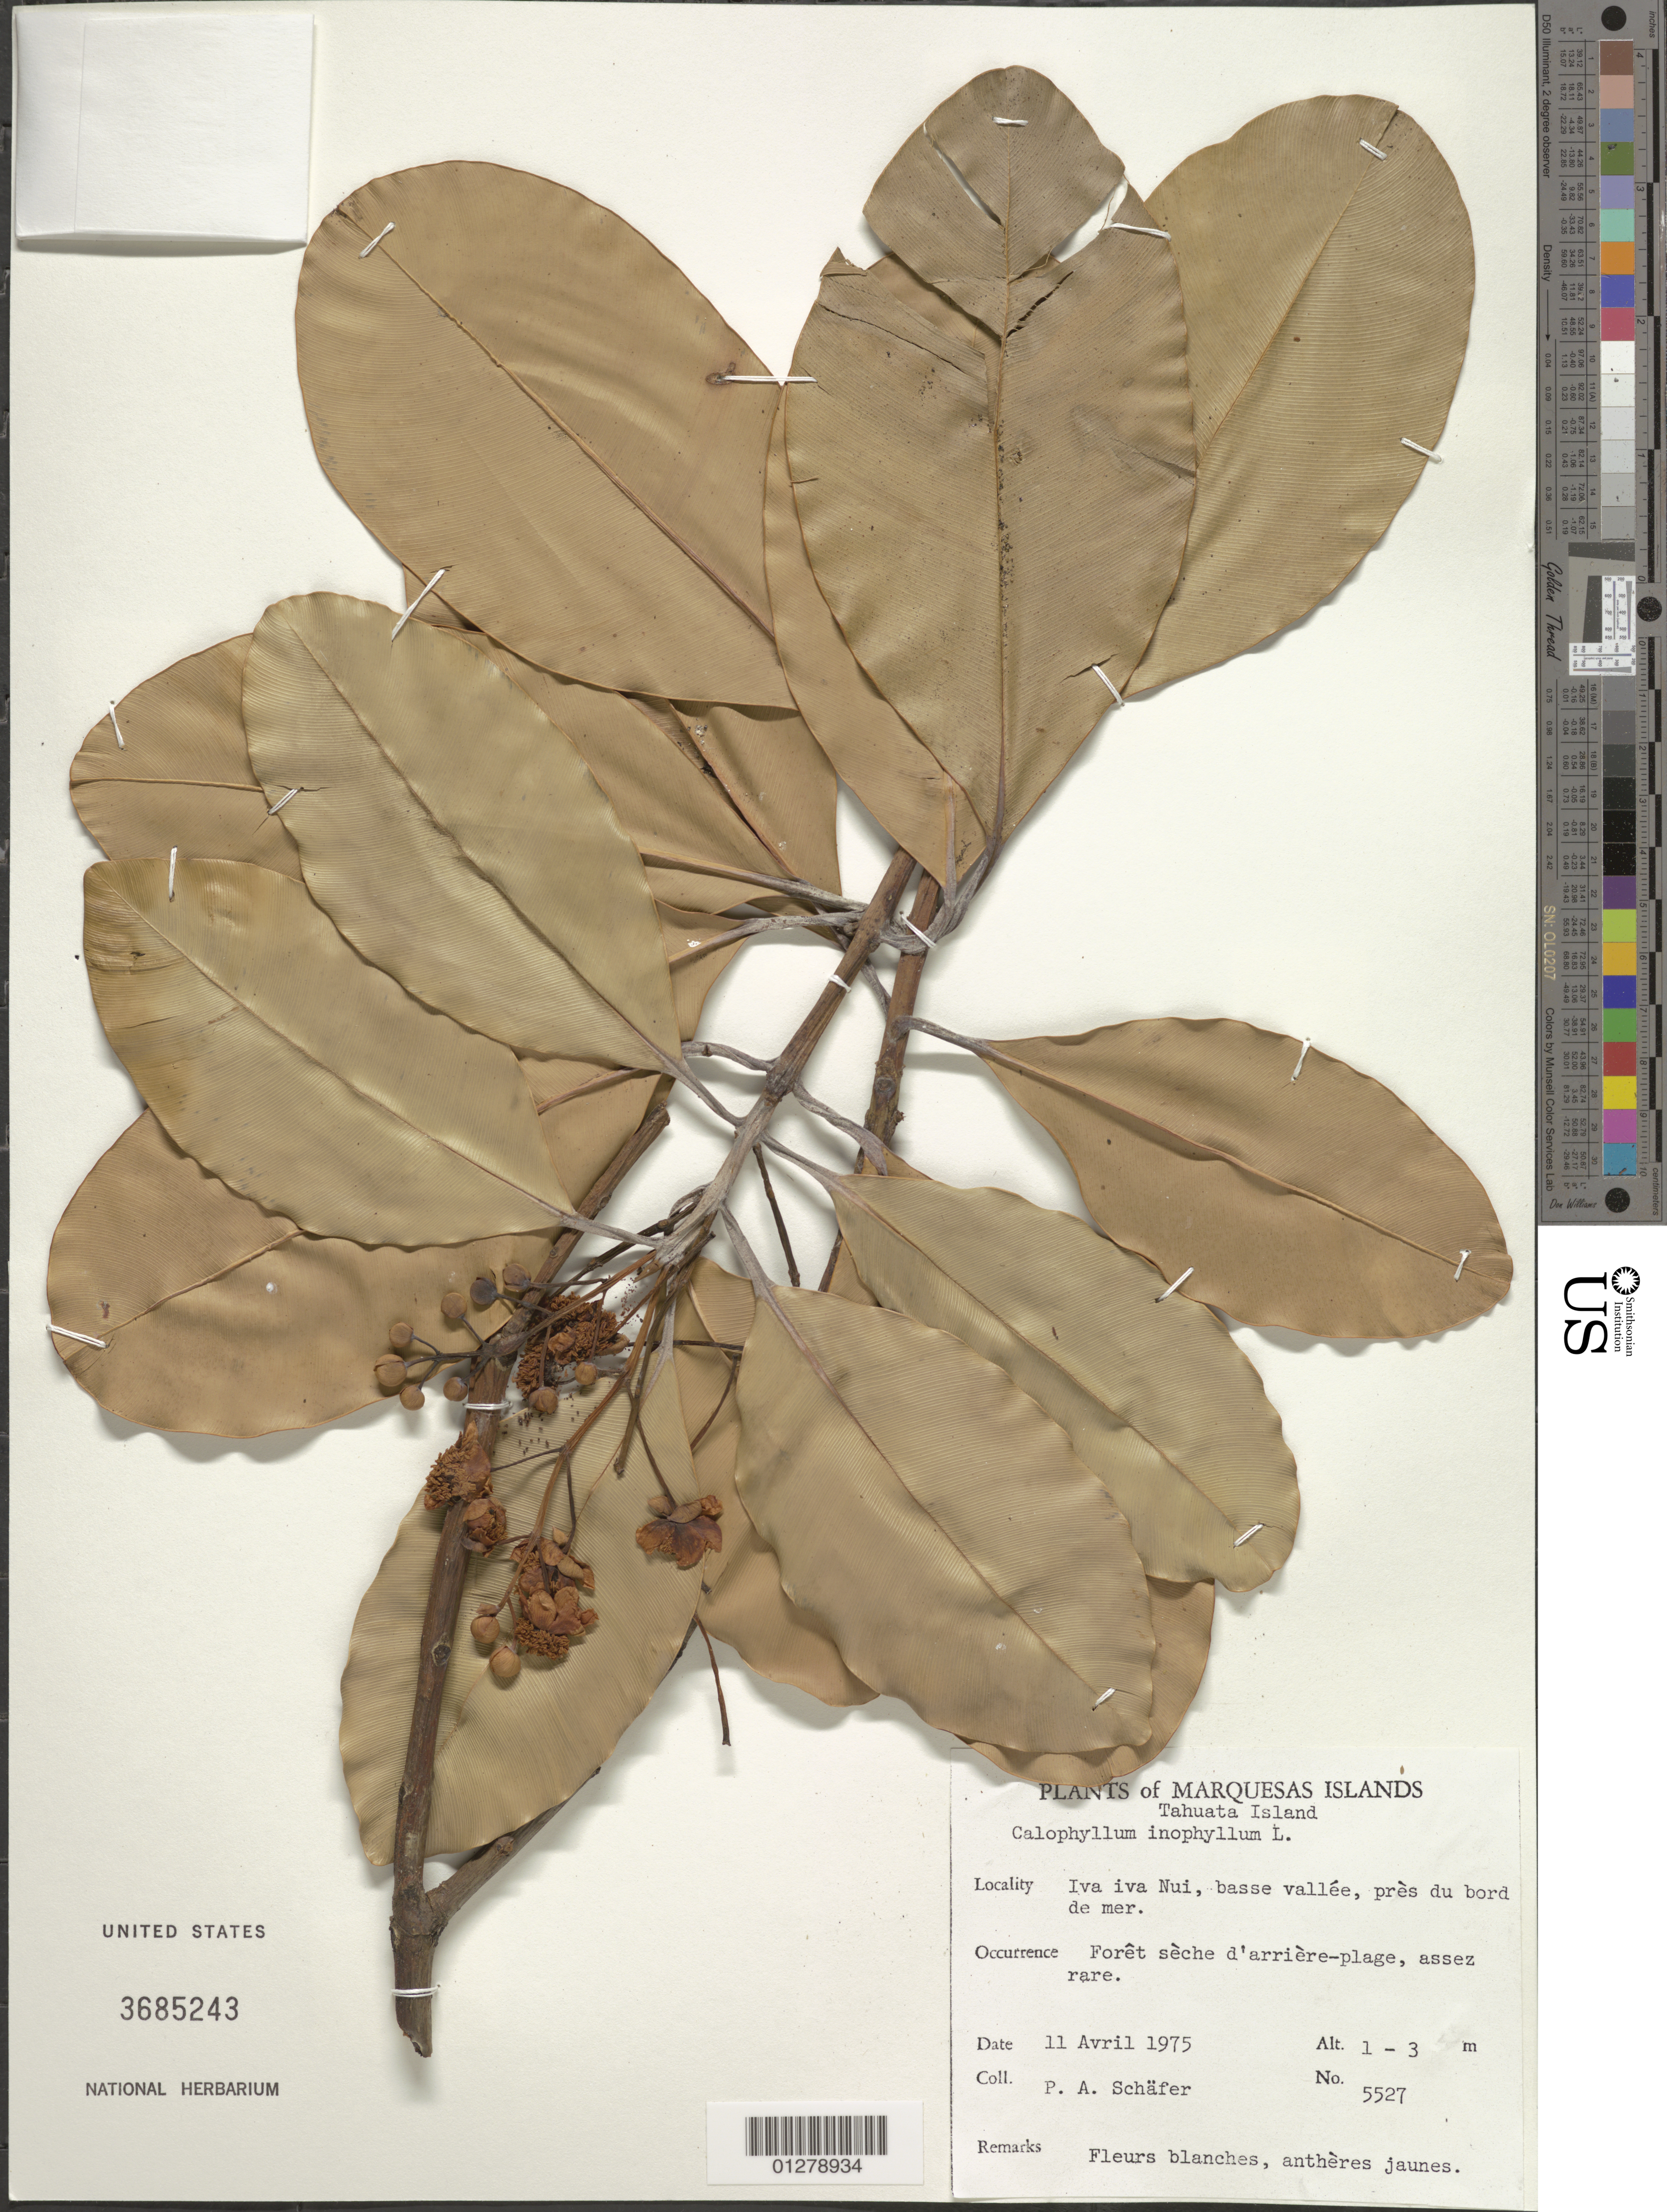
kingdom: Plantae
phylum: Tracheophyta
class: Magnoliopsida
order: Malpighiales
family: Calophyllaceae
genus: Calophyllum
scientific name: Calophyllum inophyllum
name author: L.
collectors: P. A. Schäfer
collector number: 5527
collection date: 1975-04-11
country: French Polynesia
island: Tahuata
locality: Iva iva Nui, basse vallée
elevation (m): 1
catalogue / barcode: US 3685243